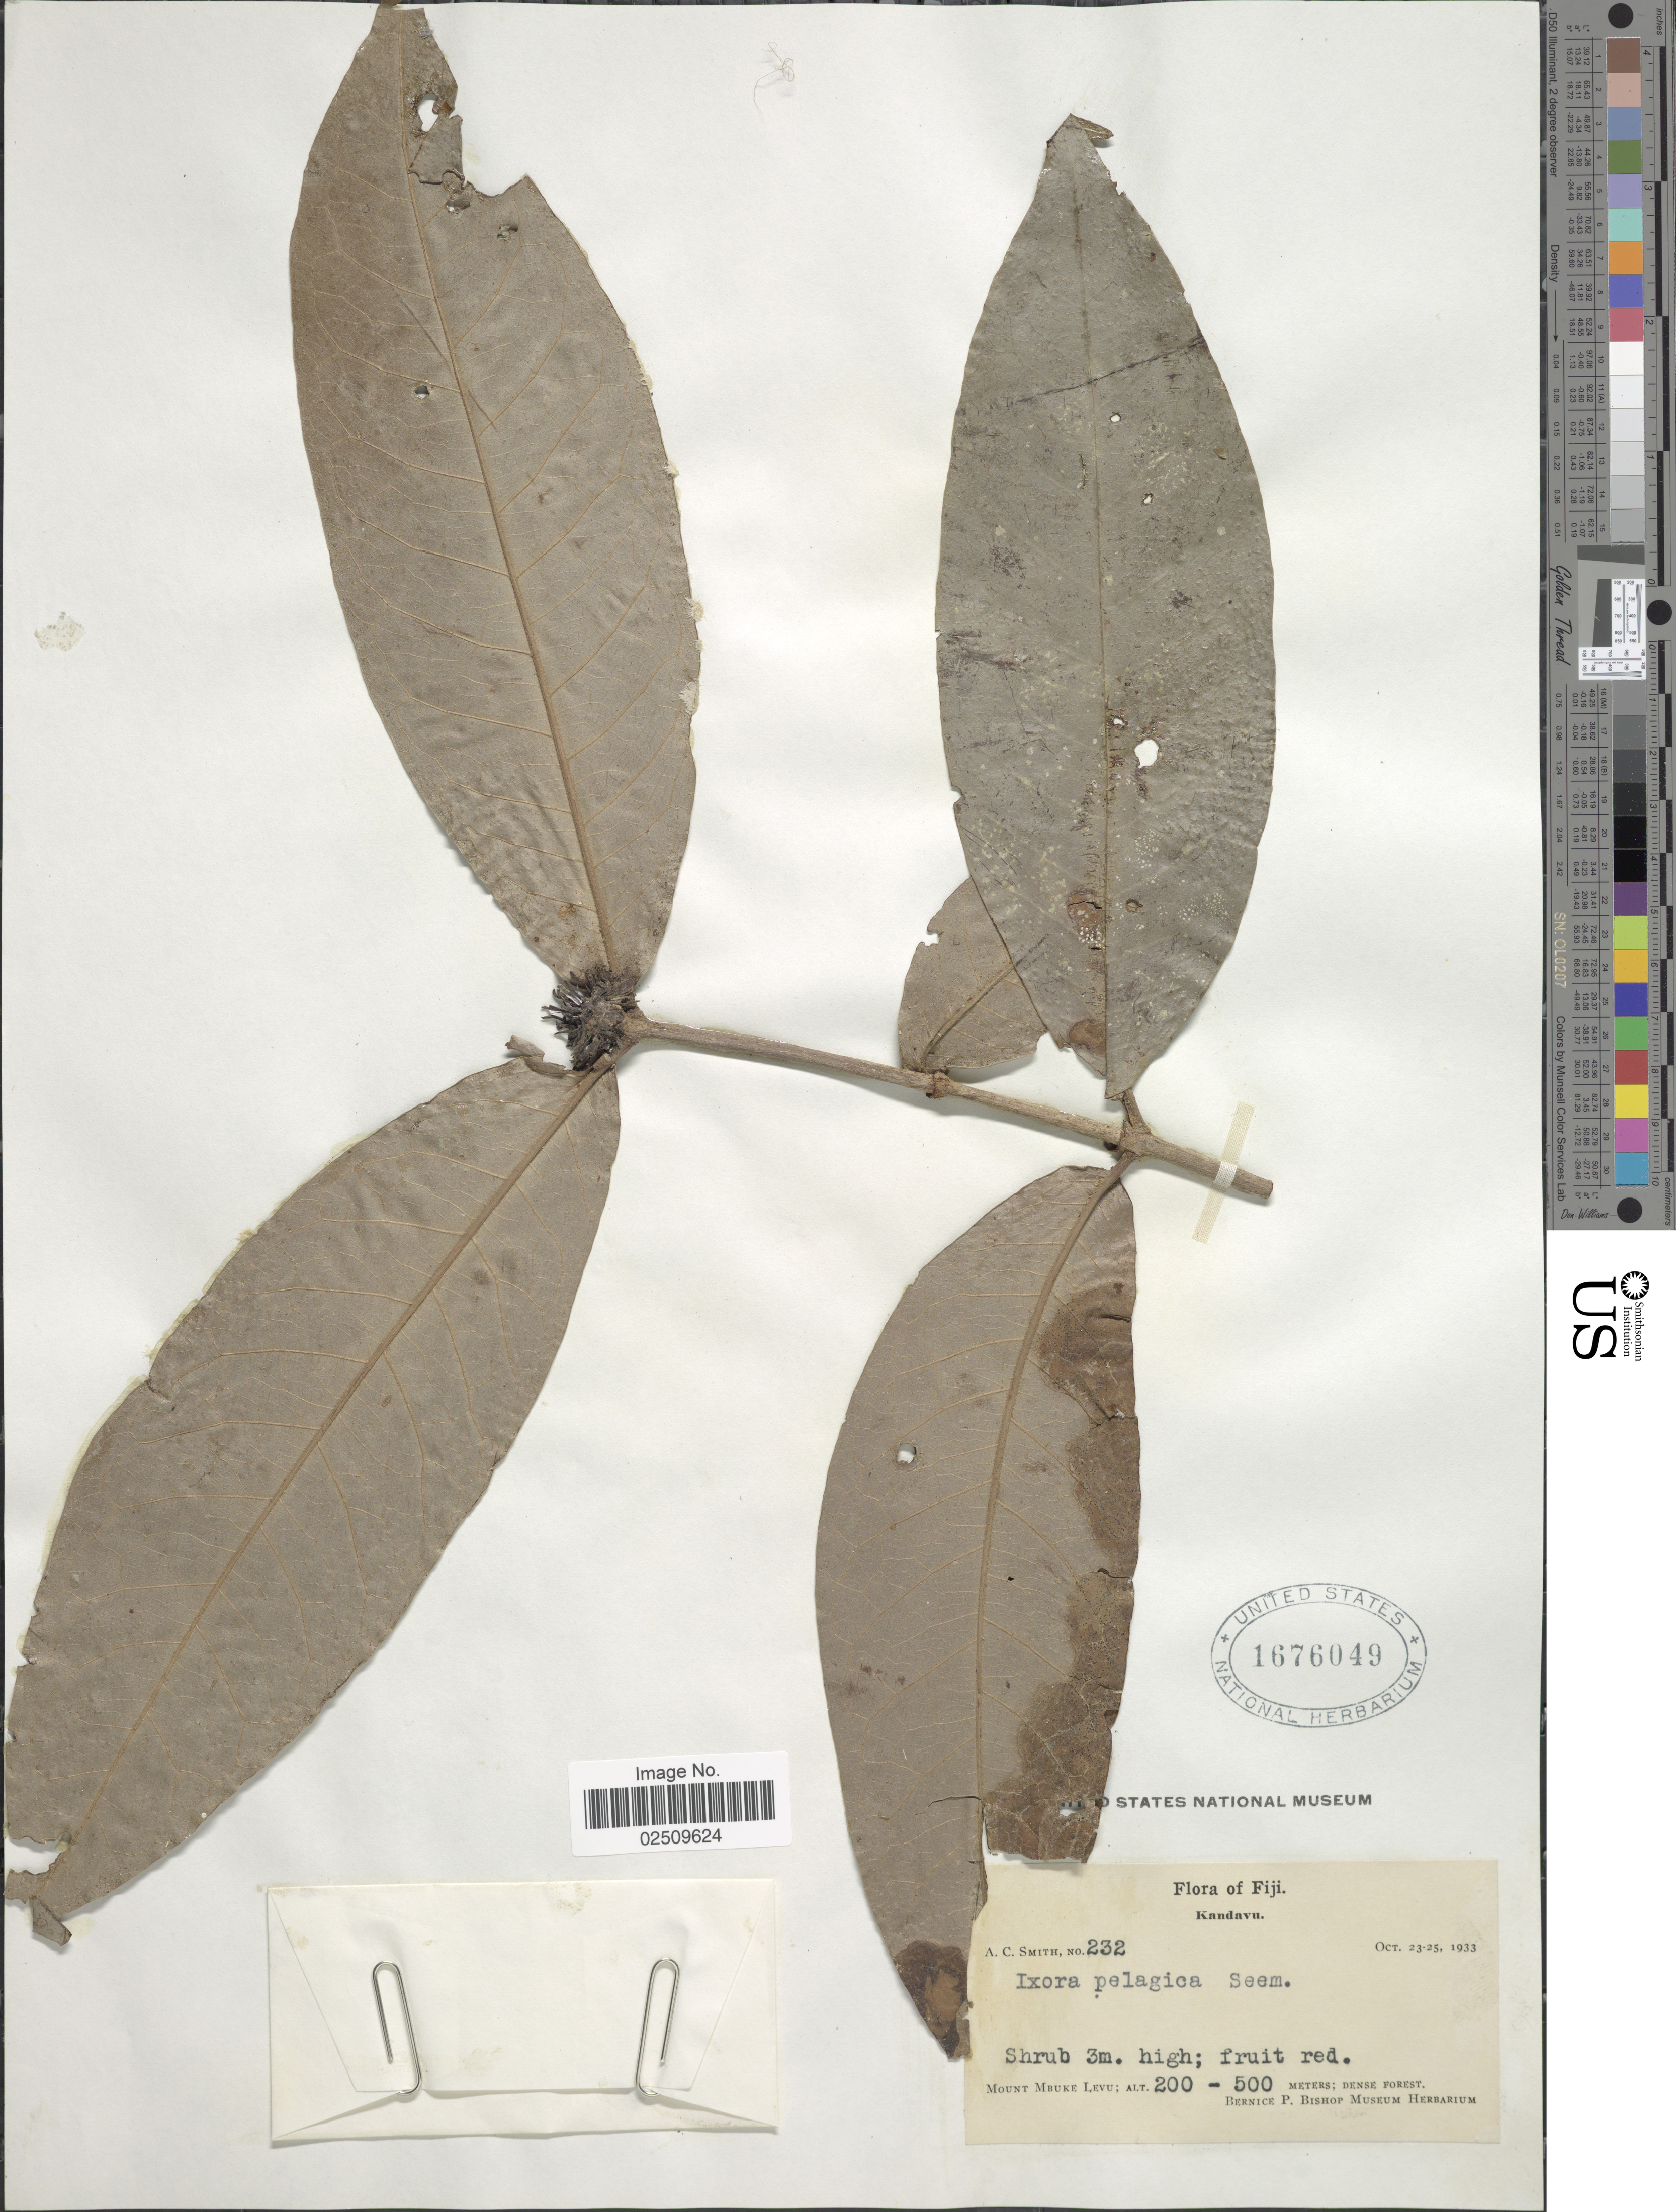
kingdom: Plantae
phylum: Tracheophyta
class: Magnoliopsida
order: Gentianales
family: Rubiaceae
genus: Ixora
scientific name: Ixora pelagia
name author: Seem.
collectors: A. C. Smith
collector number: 232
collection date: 1933-10-23/1933-10-25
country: Fiji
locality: Kandavu, Mount Mbuke Levu; dense forest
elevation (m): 200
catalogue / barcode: US 1676049